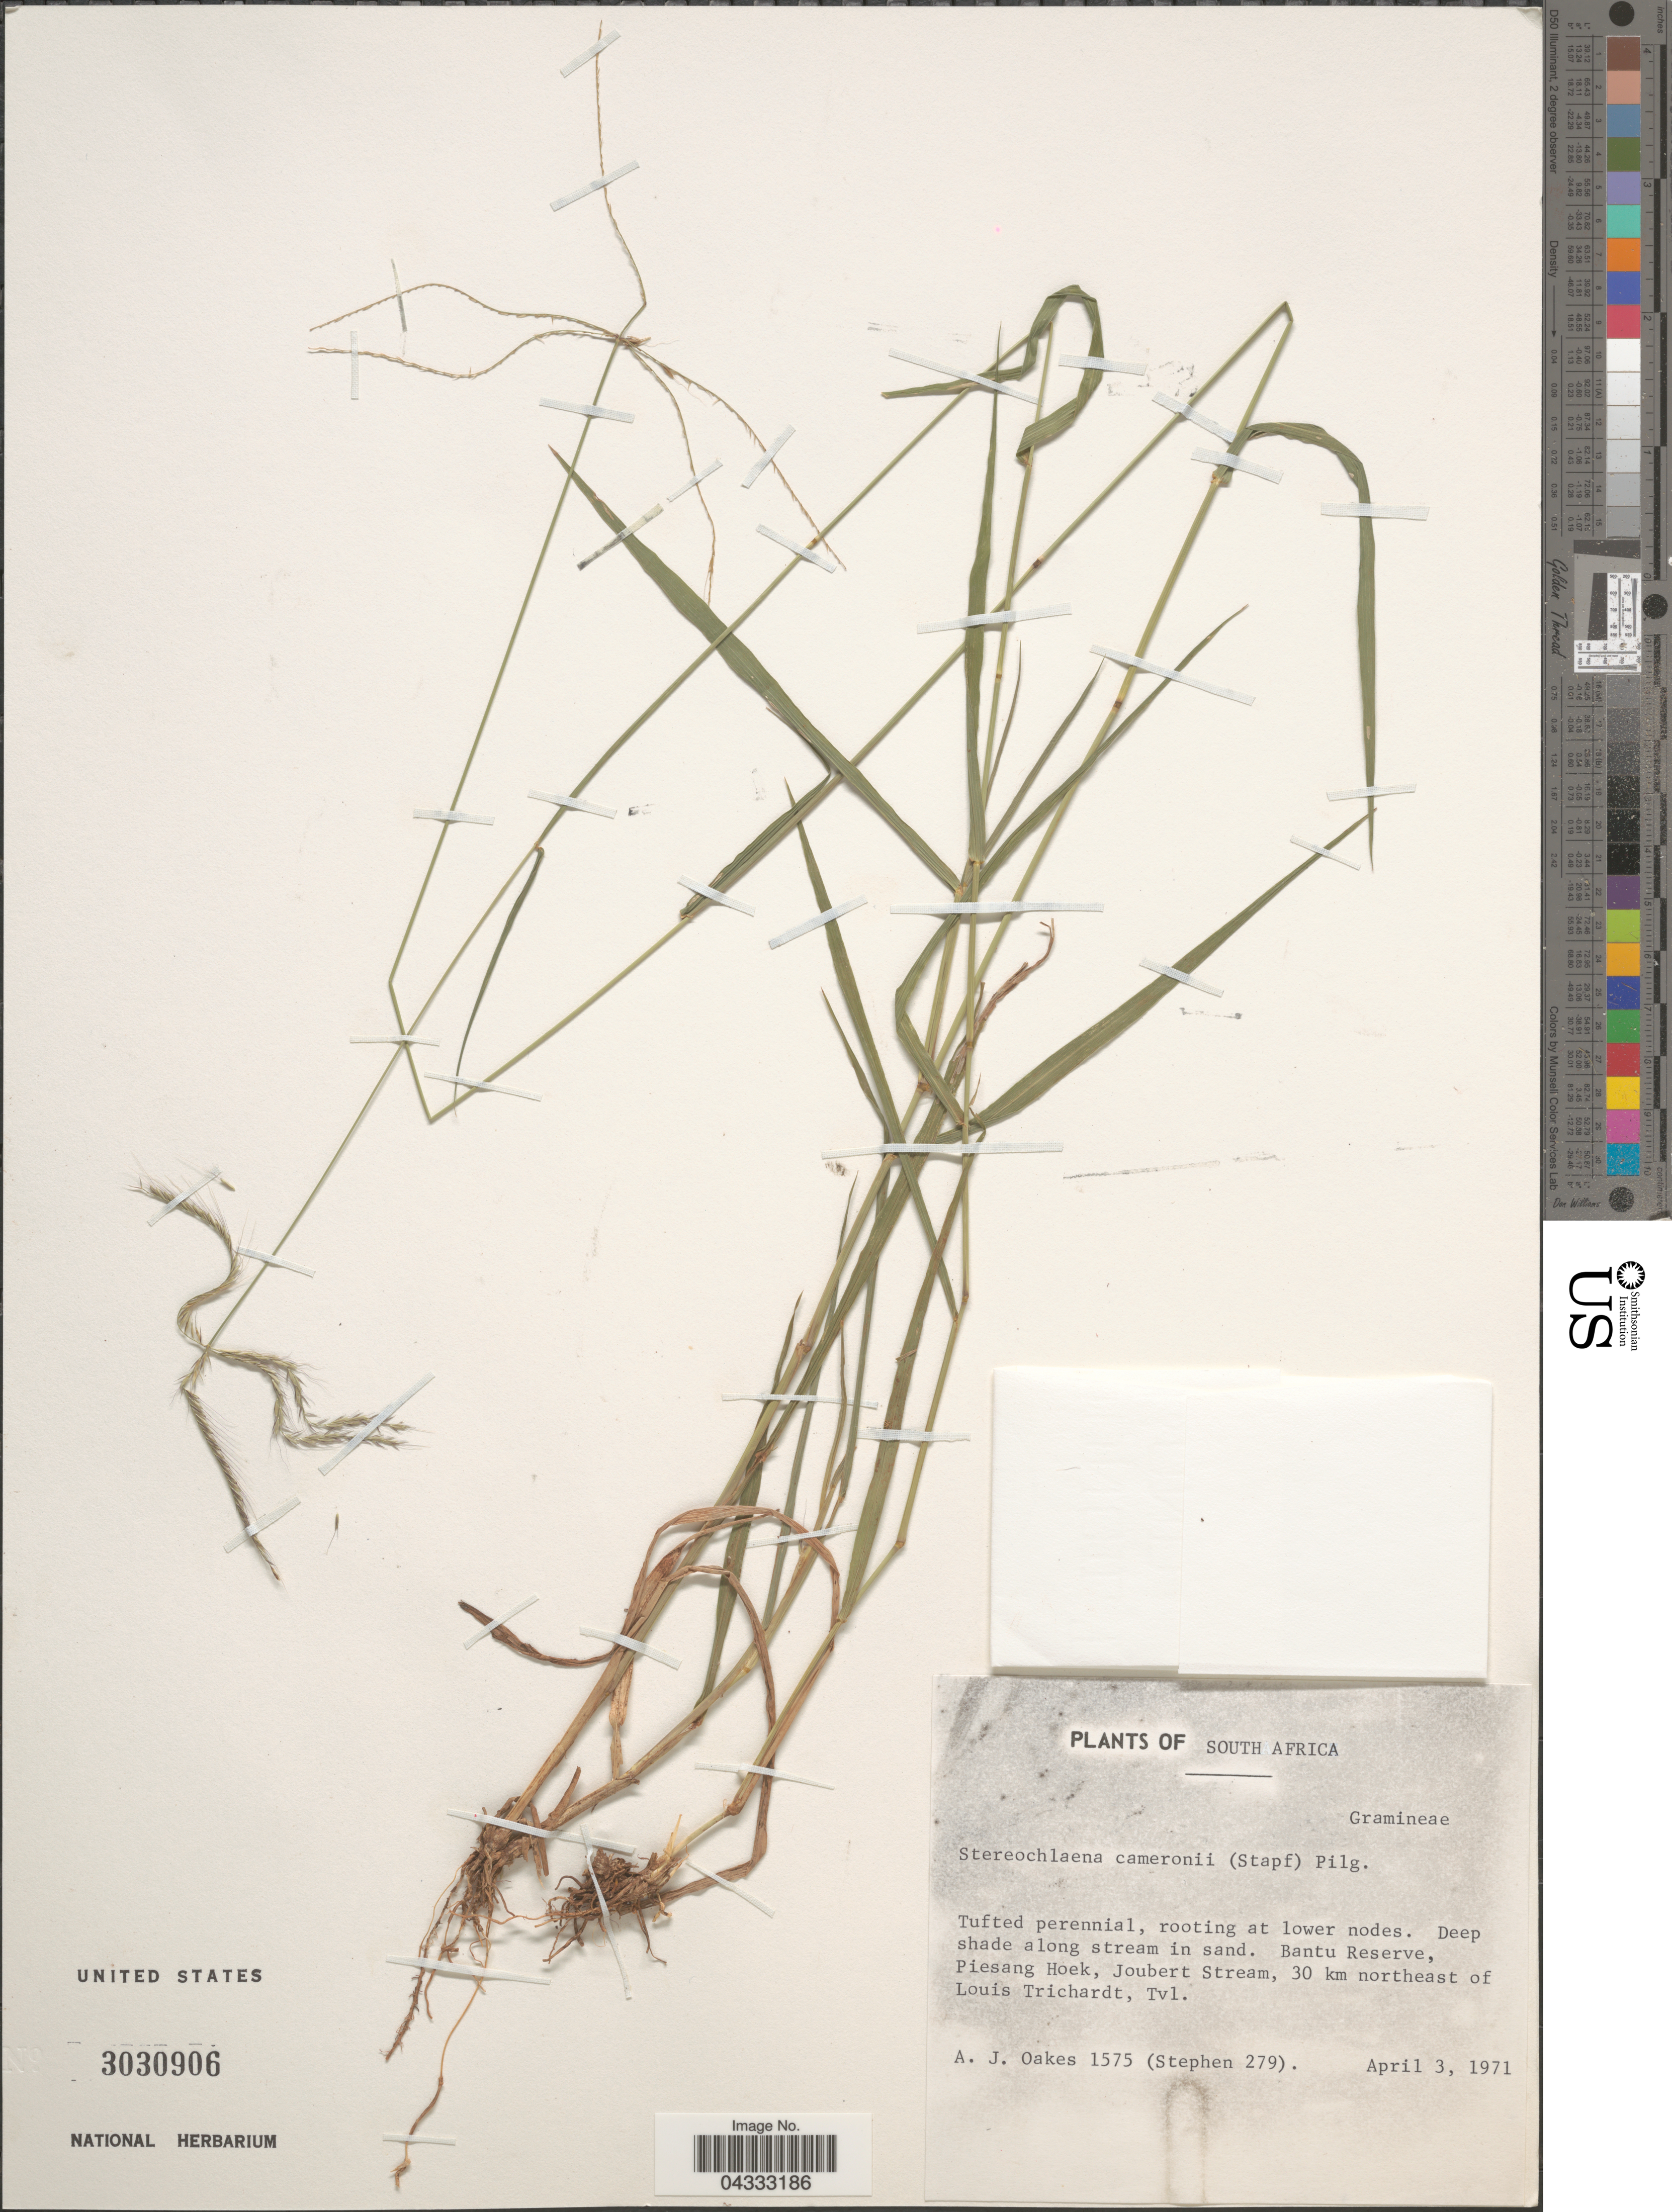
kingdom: Plantae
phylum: Tracheophyta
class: Liliopsida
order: Poales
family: Poaceae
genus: Stereochlaena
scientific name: Stereochlaena cameronii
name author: (Stapf) Pilg.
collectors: A. Oakes & Stephen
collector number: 1575/279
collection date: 1971-04-03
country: South Africa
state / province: Limpopo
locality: Bantu Reserve, Piesang Hoek, Joubert Stream, 30 km northeast of Louis Trichardt, Tvl.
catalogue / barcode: US 3030906